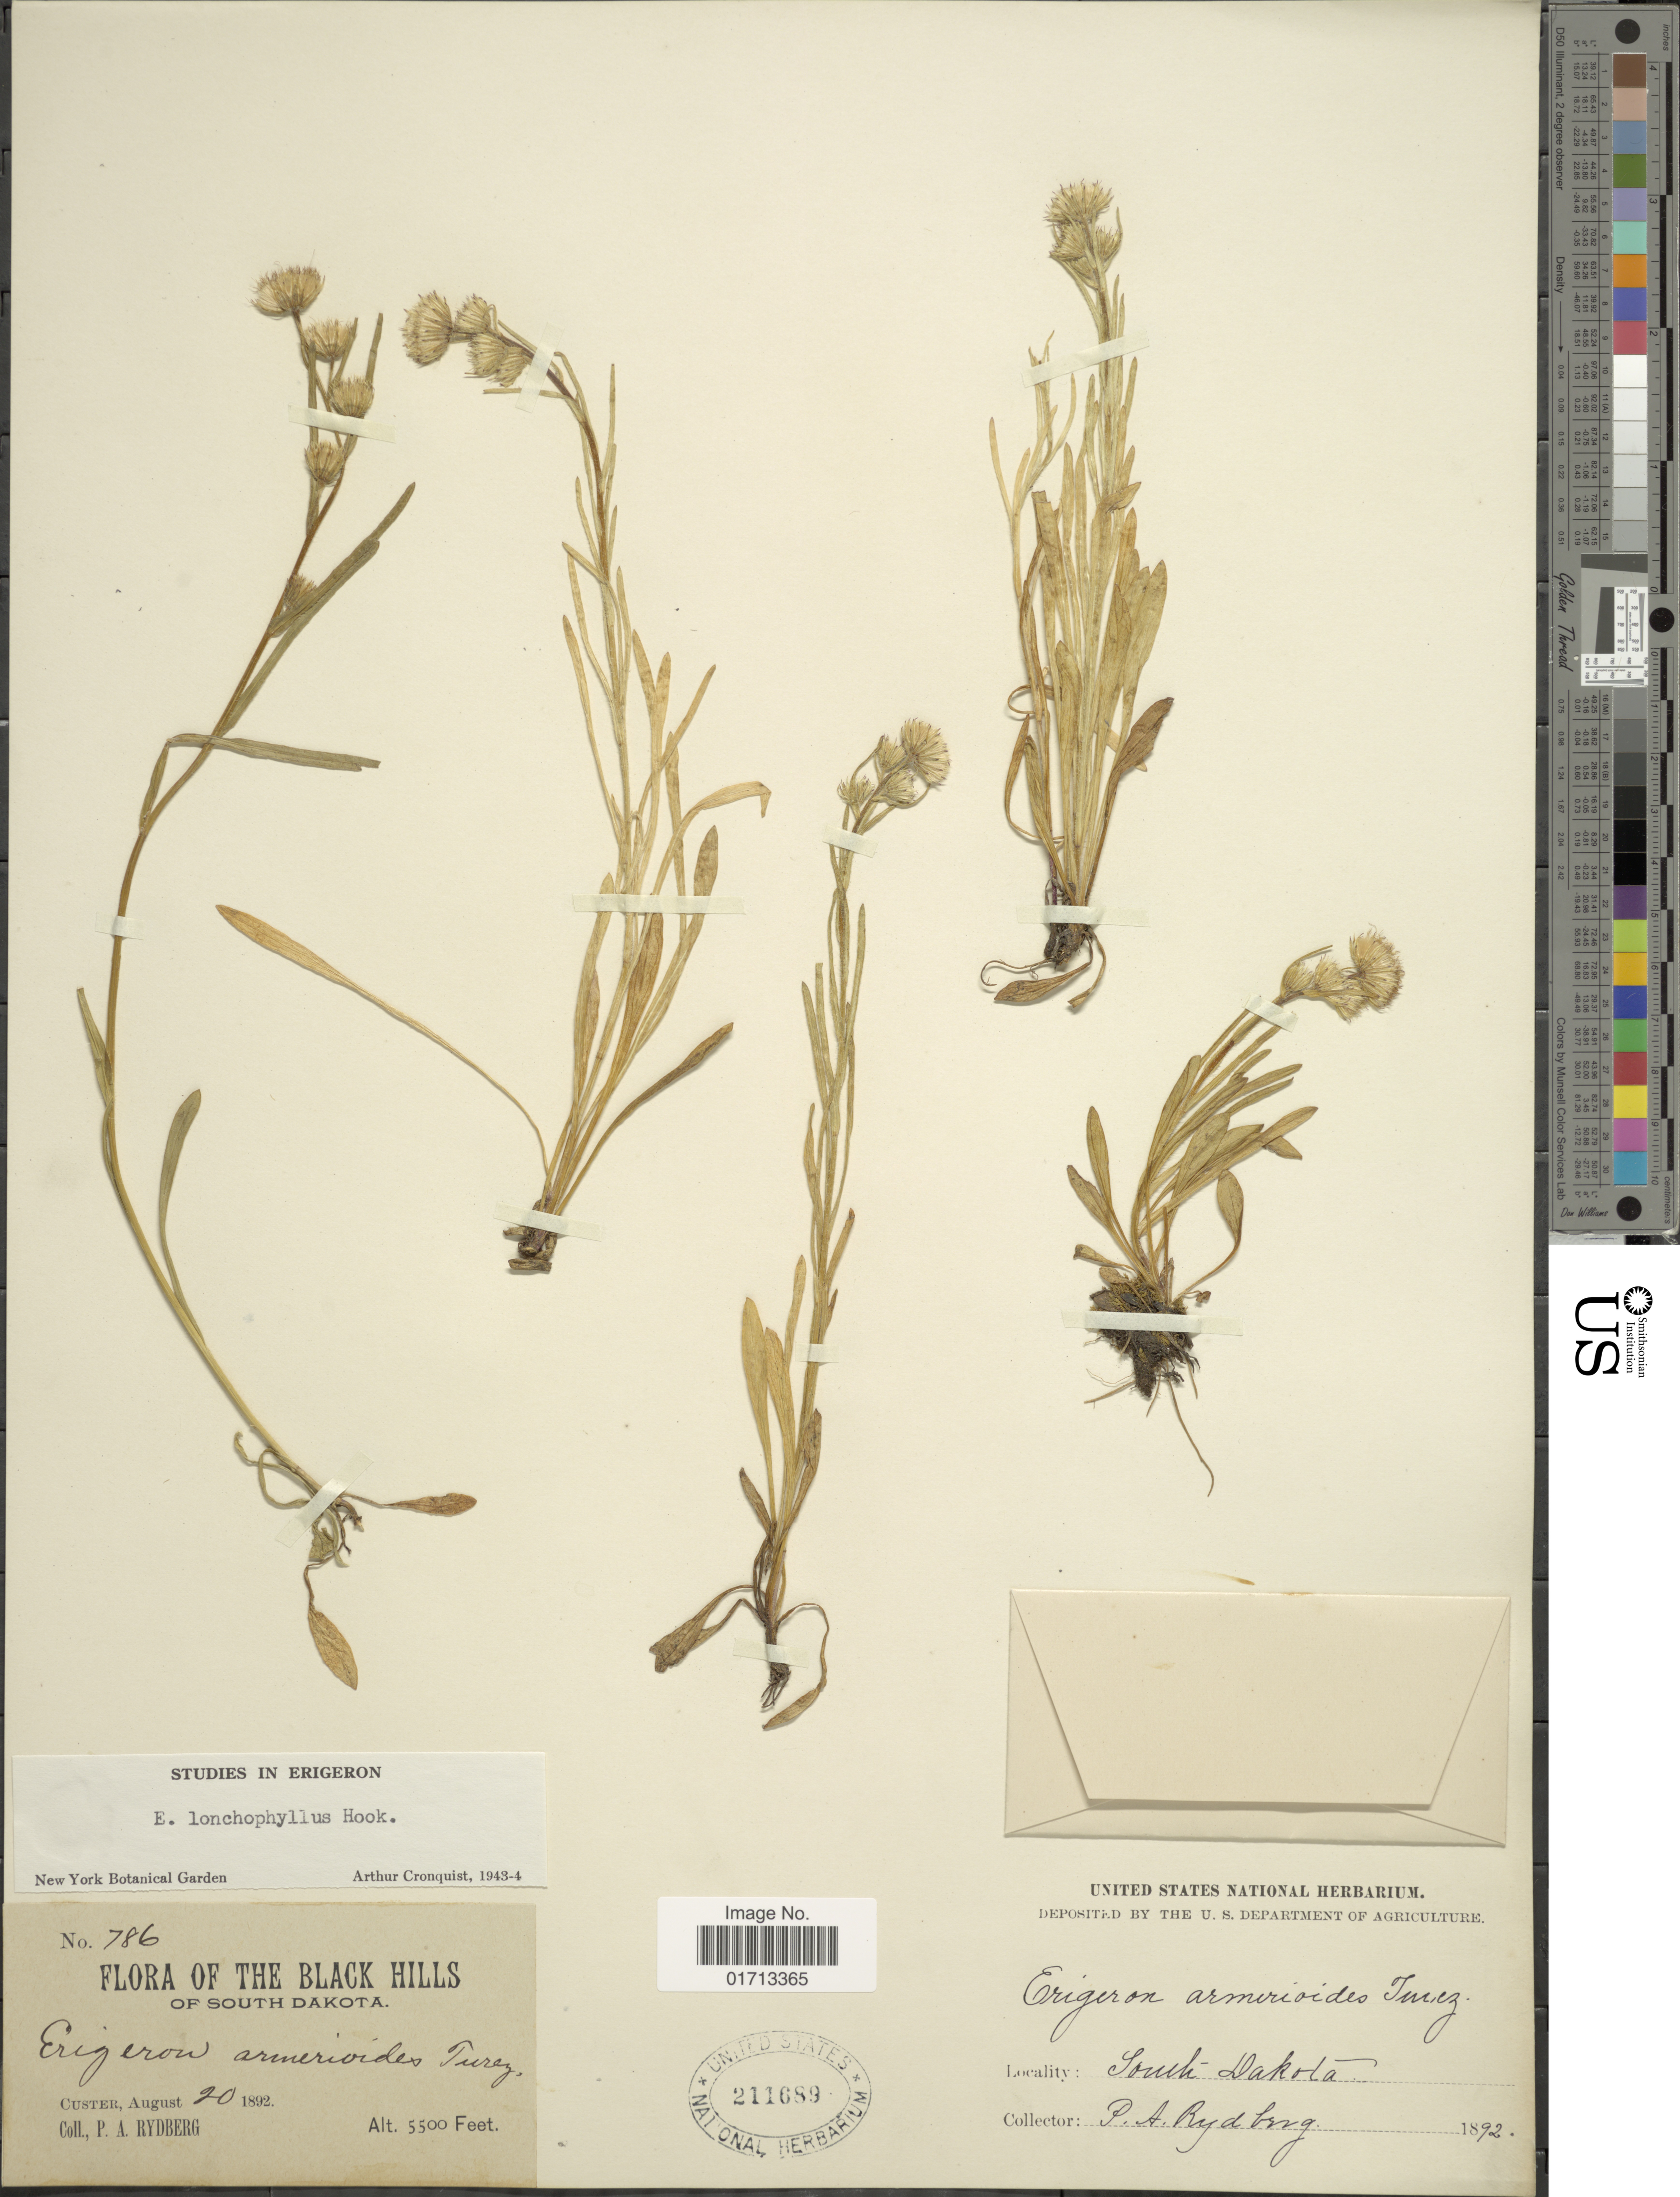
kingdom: Plantae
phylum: Tracheophyta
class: Magnoliopsida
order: Asterales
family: Asteraceae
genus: Erigeron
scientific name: Erigeron lonchophyllus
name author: Hook.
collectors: P. A. Rydberg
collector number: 786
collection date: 1892-08-20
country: United States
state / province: South Dakota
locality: The Black Hills. Custer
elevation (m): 1676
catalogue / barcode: US 211689